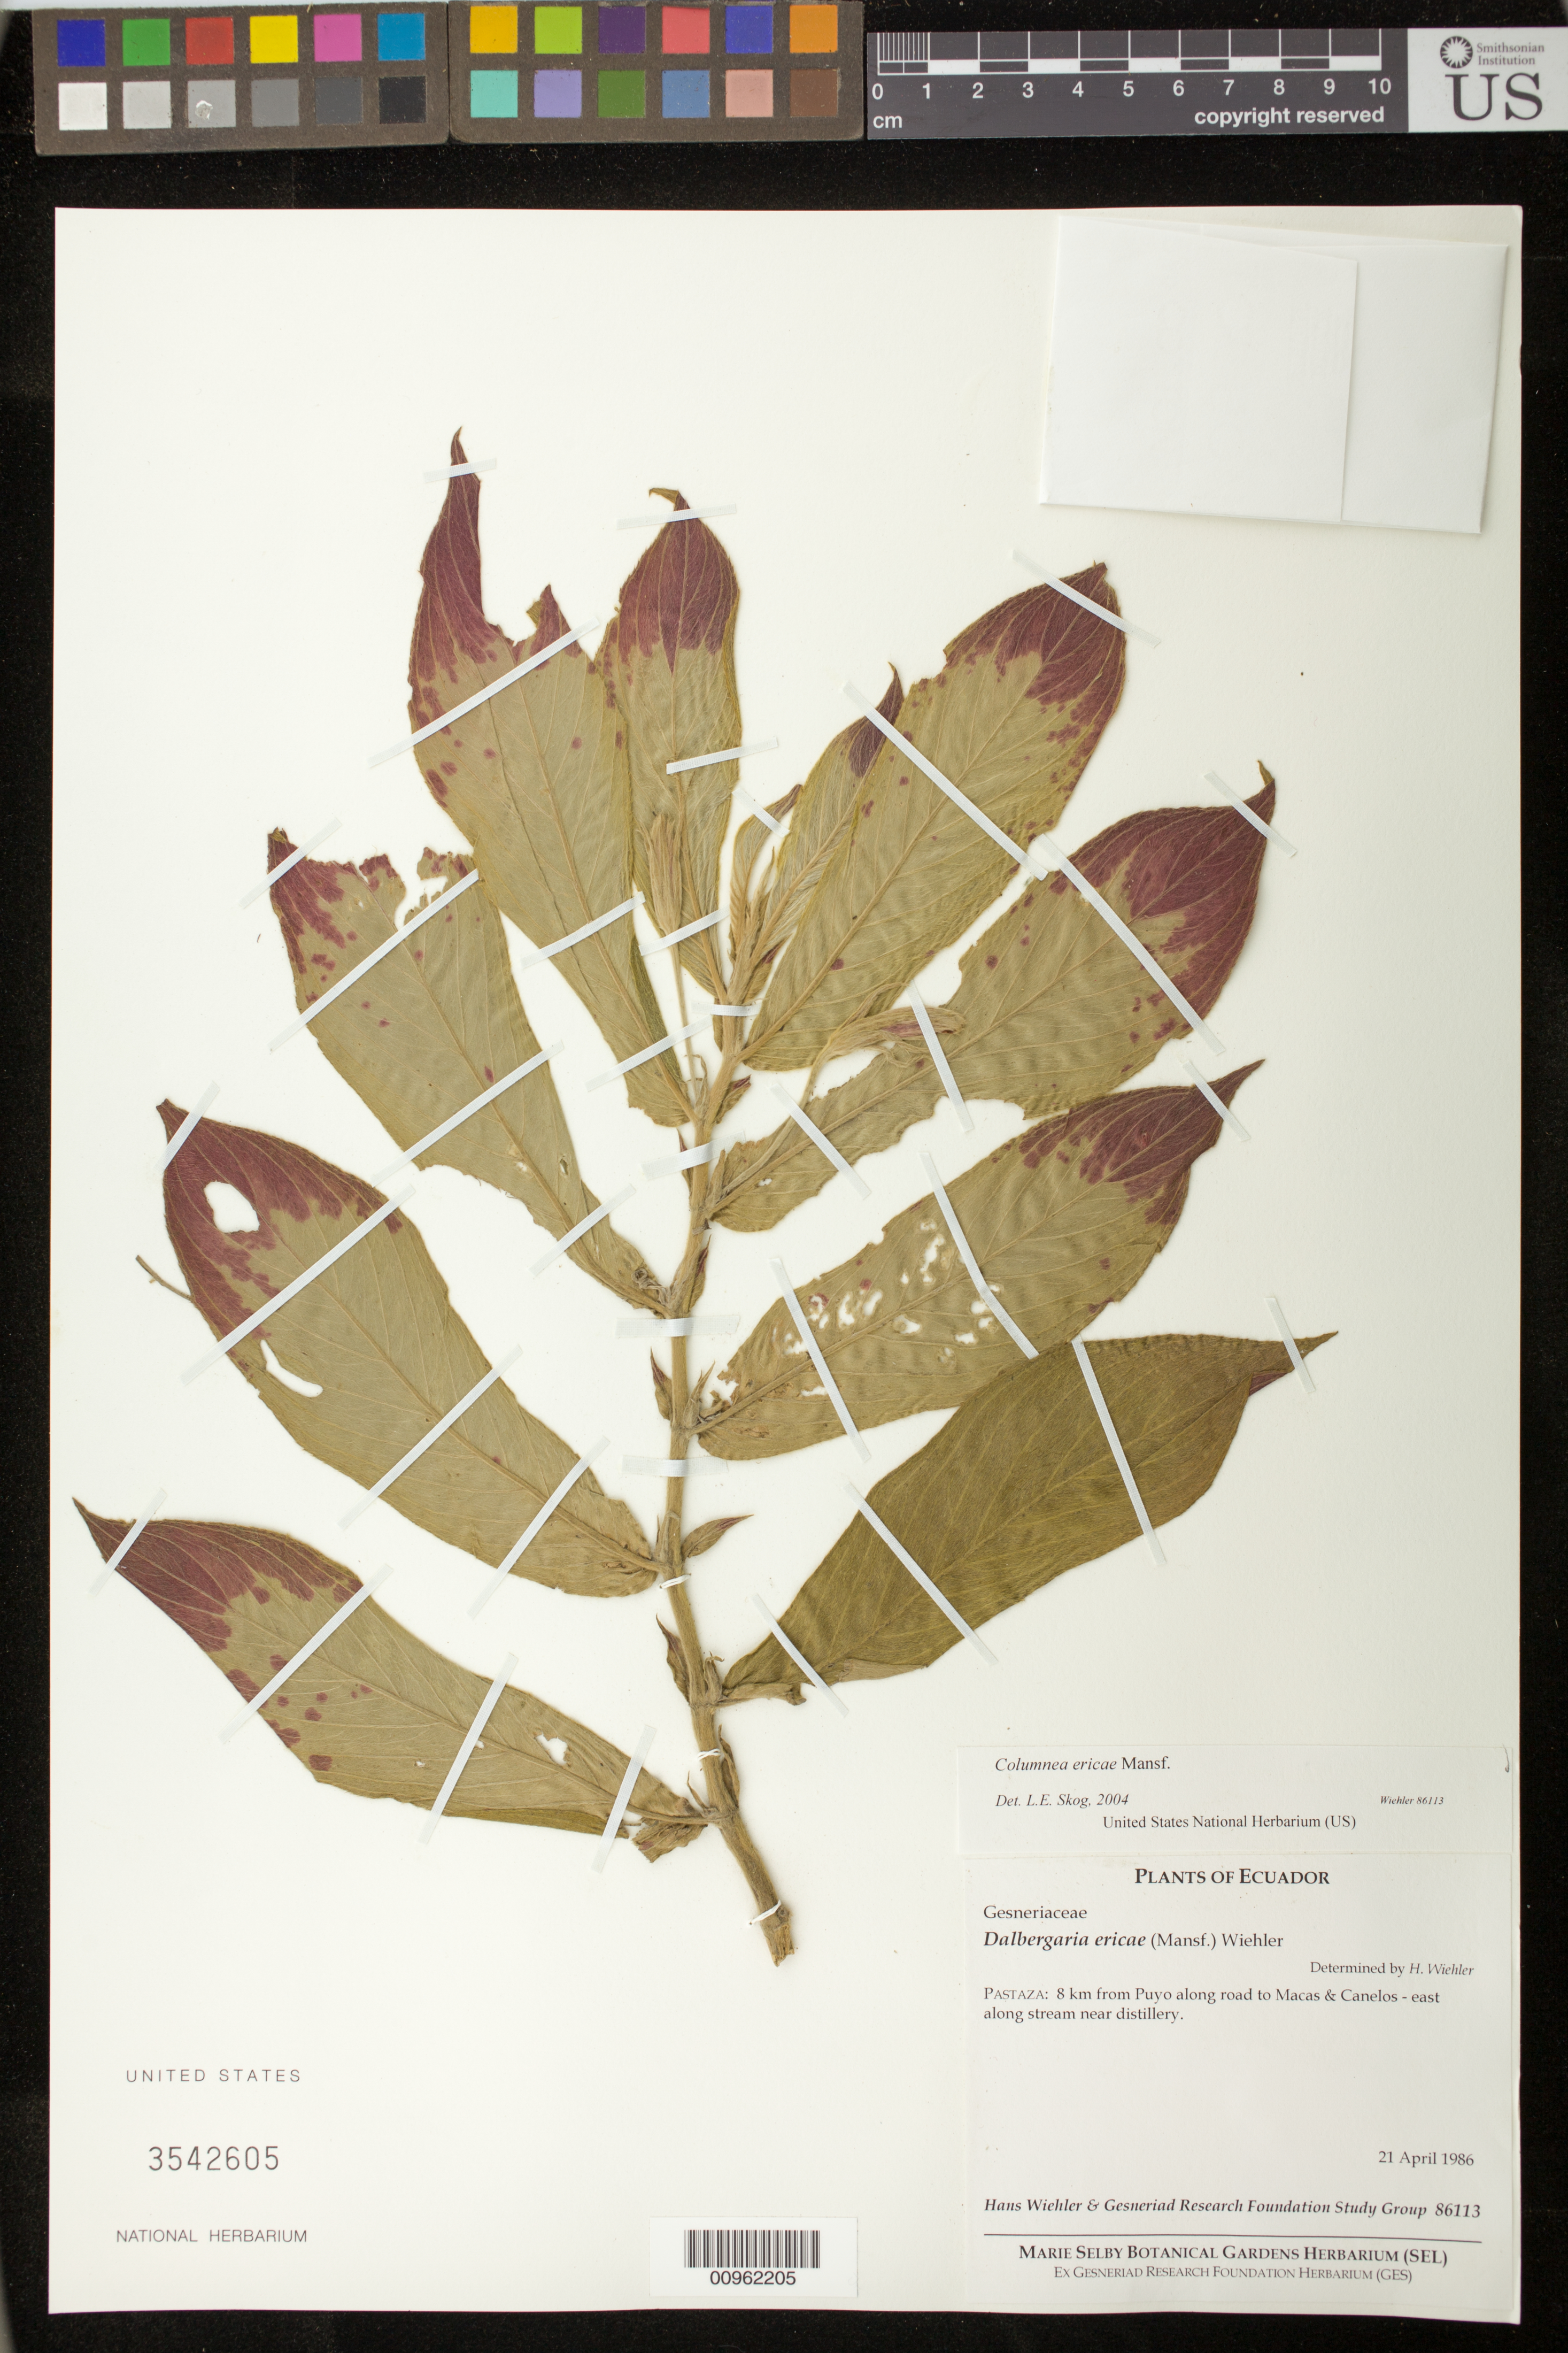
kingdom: Plantae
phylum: Tracheophyta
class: Magnoliopsida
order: Lamiales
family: Gesneriaceae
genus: Columnea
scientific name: Columnea ericae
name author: Mansf.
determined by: Skog, Laurence E.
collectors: H. J. Wiehler & GRF Study Group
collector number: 86113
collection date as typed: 21 Ap 1986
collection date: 1986-04-21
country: Ecuador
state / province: Pastaza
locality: Pastaza: 8 km from Puyo along road to Macas & Canelos - east along stream near distillery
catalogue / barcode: US 3542605